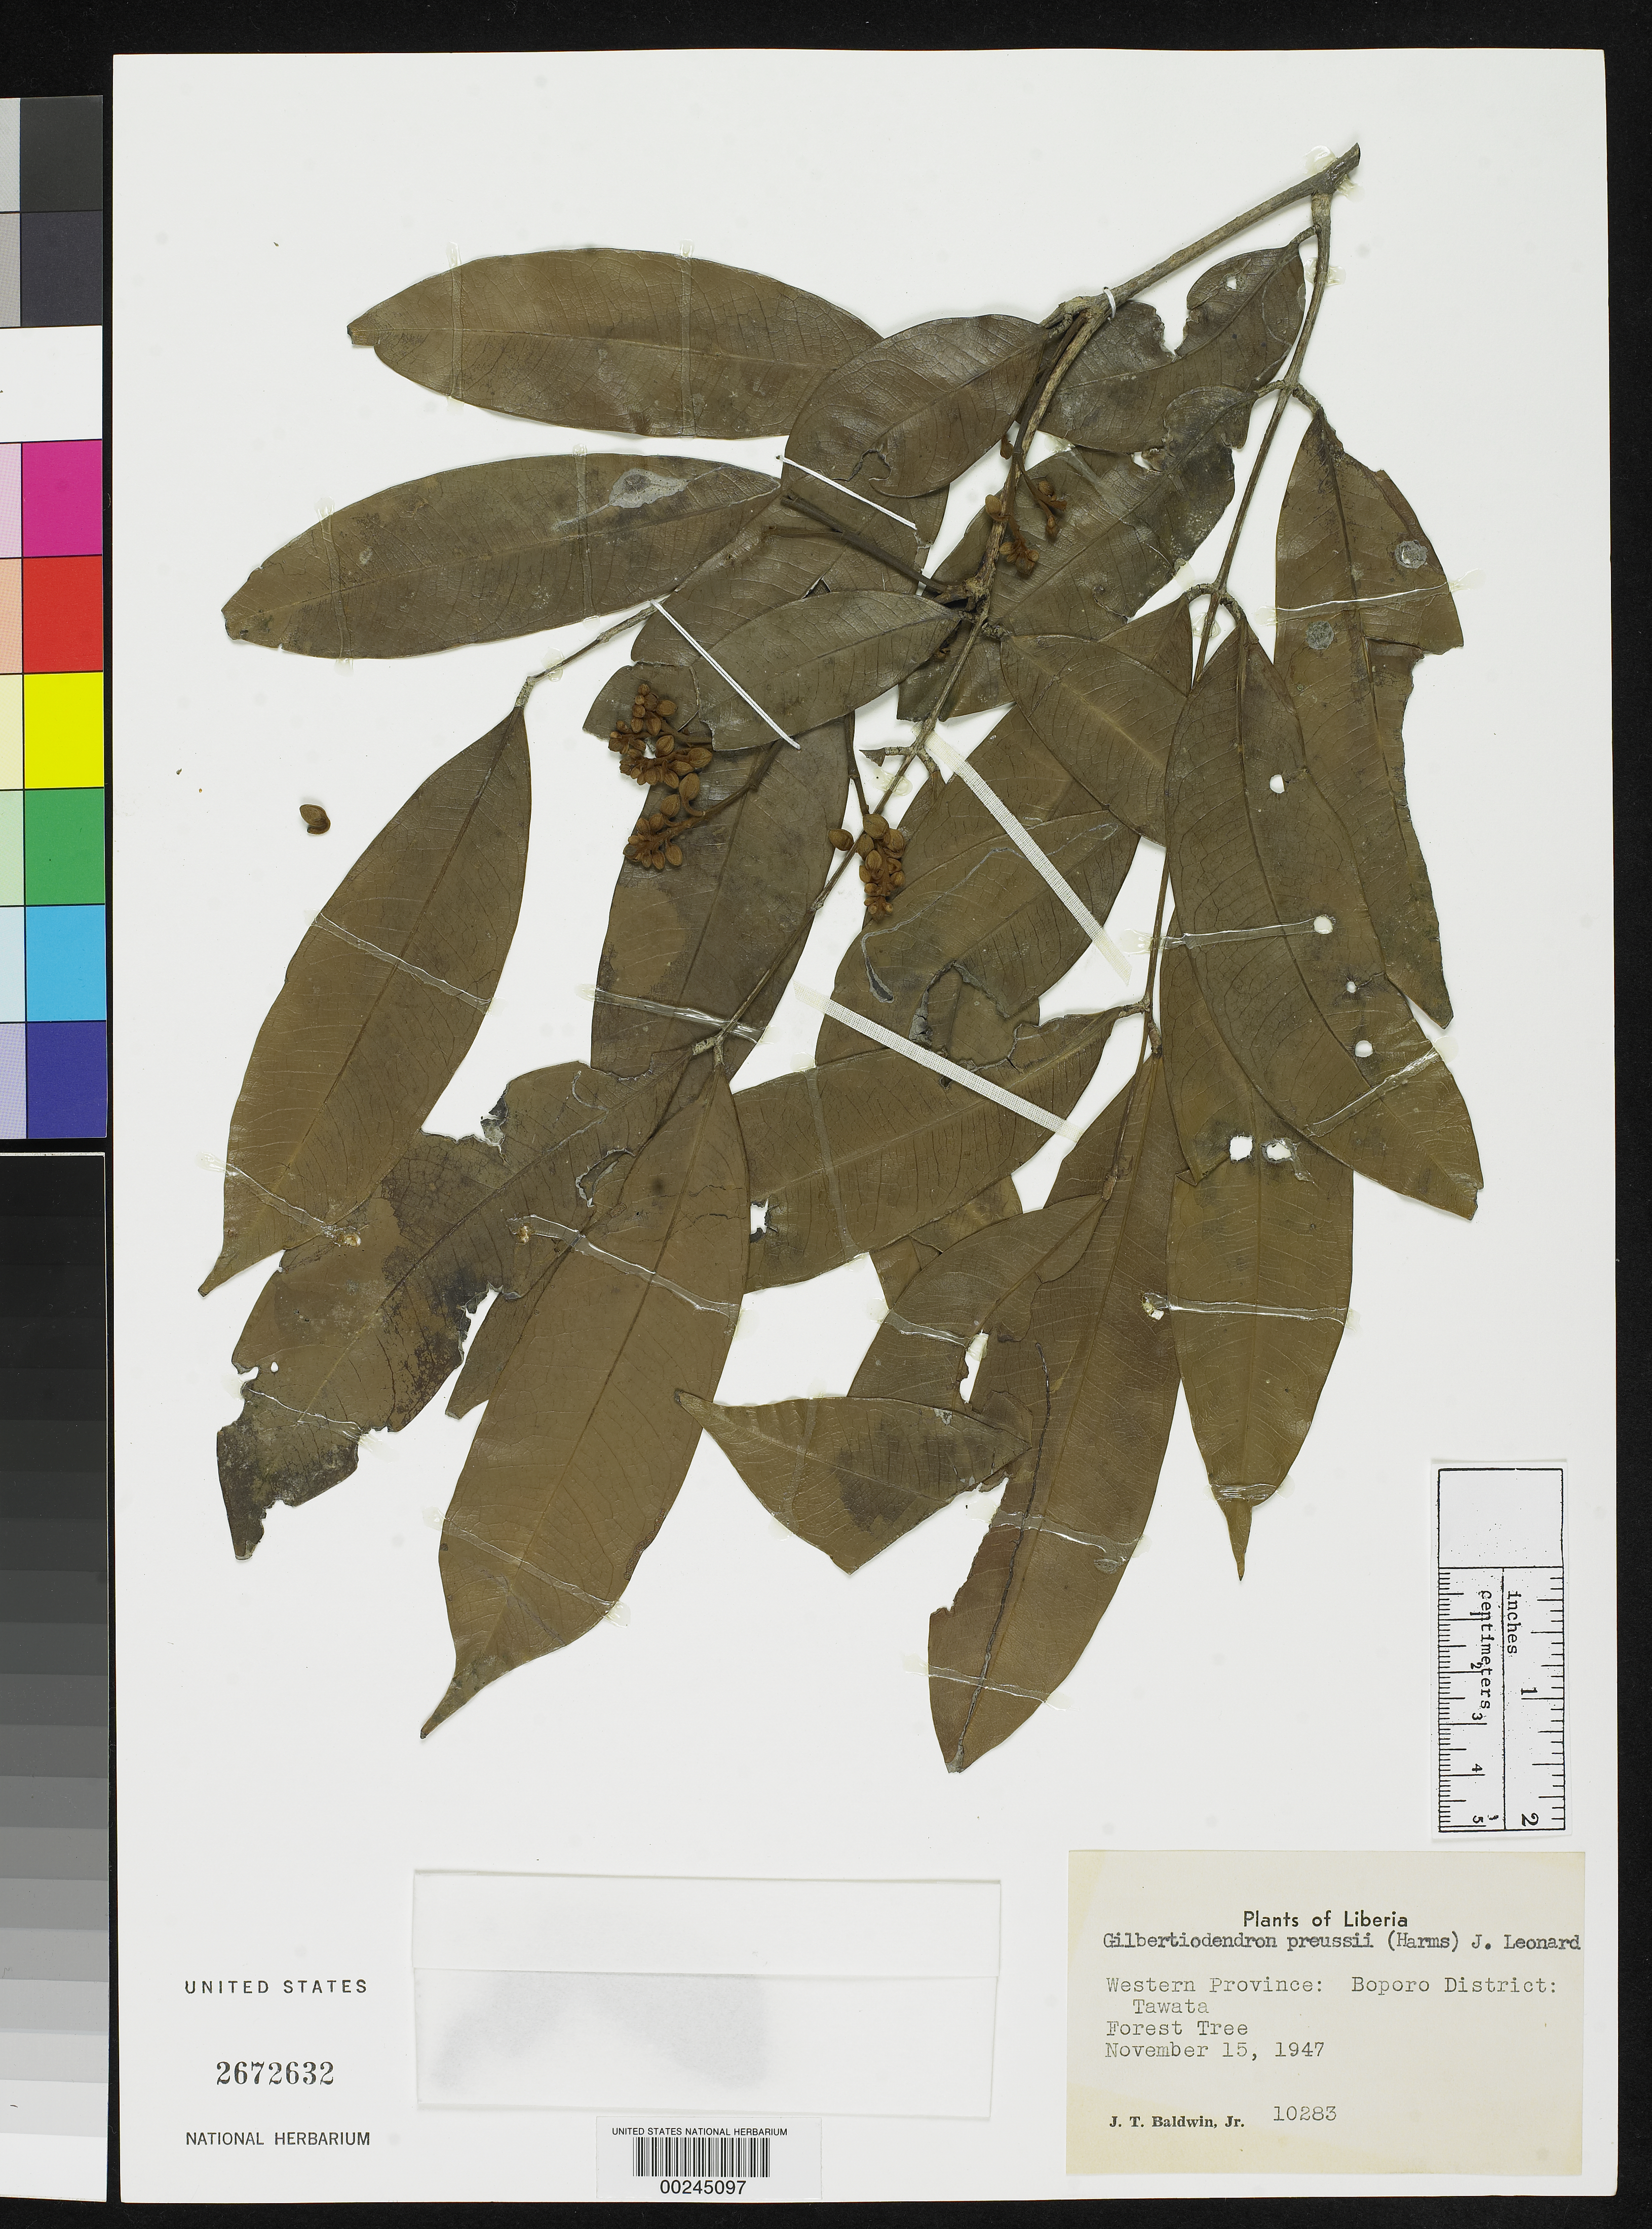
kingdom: Plantae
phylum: Tracheophyta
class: Magnoliopsida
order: Fabales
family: Fabaceae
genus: Gilbertiodendron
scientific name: Gilbertiodendron preussii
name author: (Harms) J. Léonard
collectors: J. T. Baldwin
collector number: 10283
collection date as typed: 15 Nov 1947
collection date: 1947-11-15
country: Liberia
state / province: Lofa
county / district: Bopolu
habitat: Forest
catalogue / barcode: US 2672632